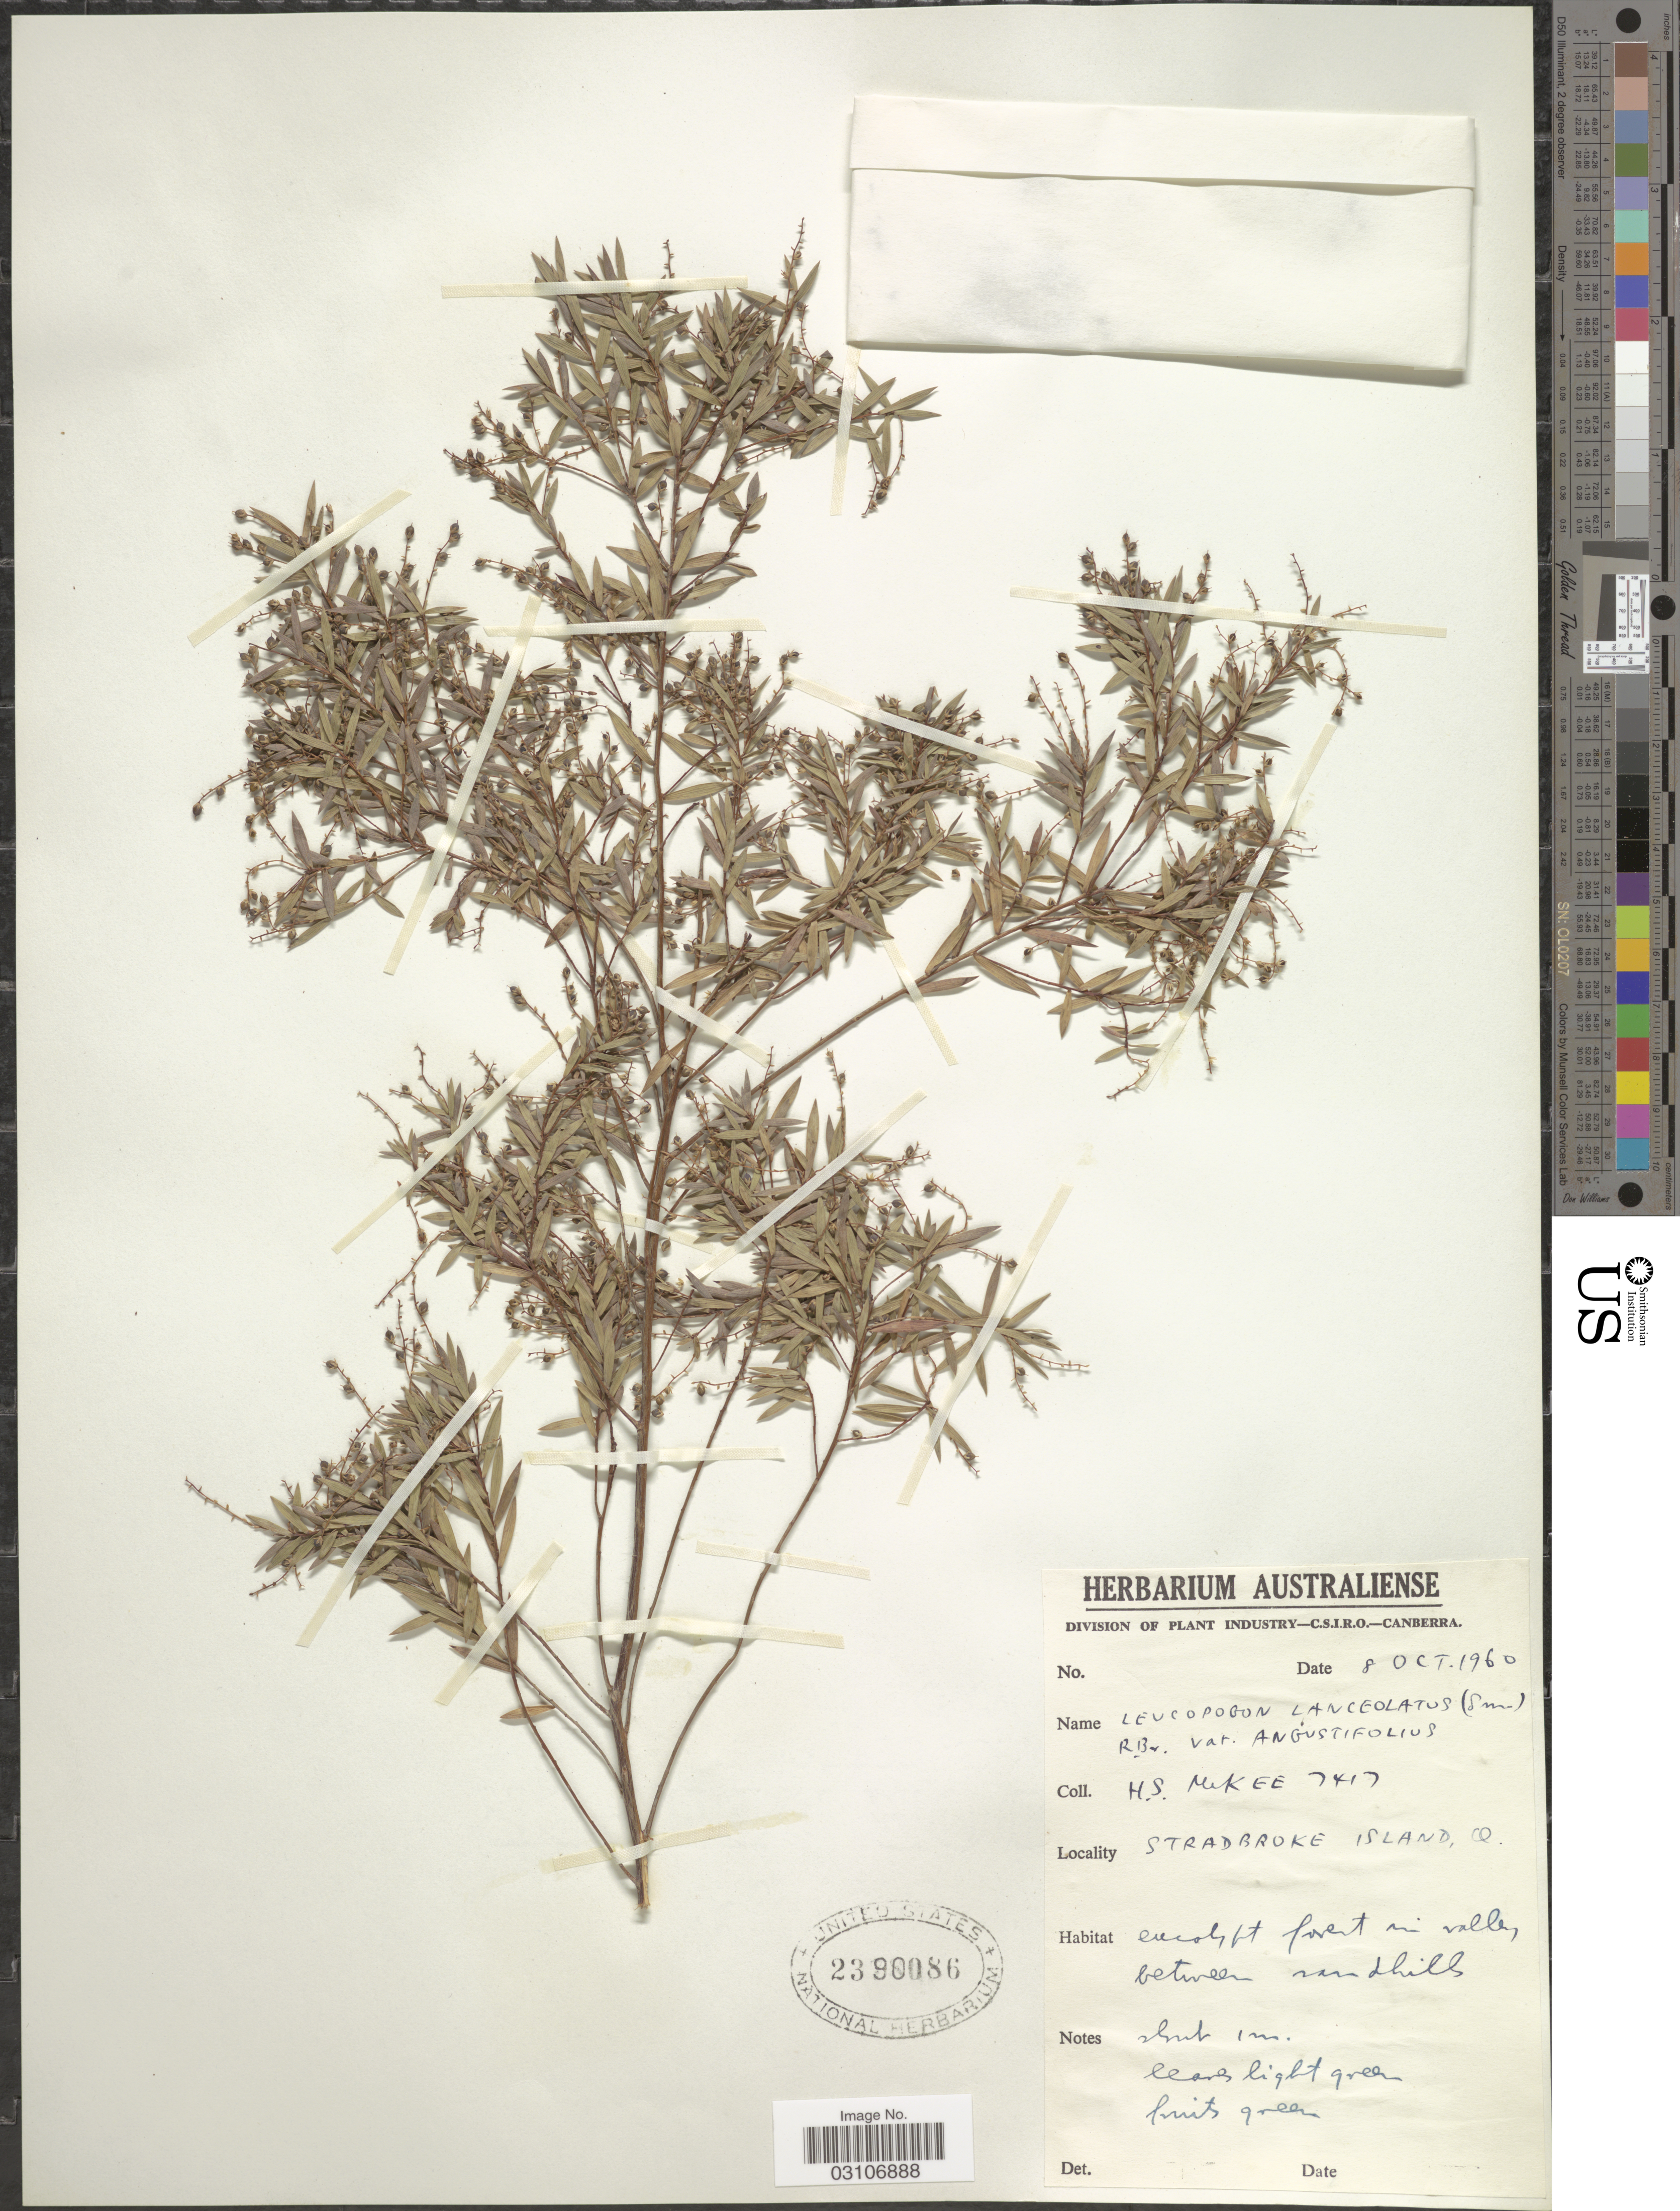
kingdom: Plantae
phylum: Tracheophyta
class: Magnoliopsida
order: Ericales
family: Ericaceae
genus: Leucopogon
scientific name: Leucopogon lanceolatus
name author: R. Br.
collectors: H. S. McKee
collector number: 7417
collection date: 1960-10-08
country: Australia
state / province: Queensland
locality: Stradbroke Island.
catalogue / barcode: US 2390086